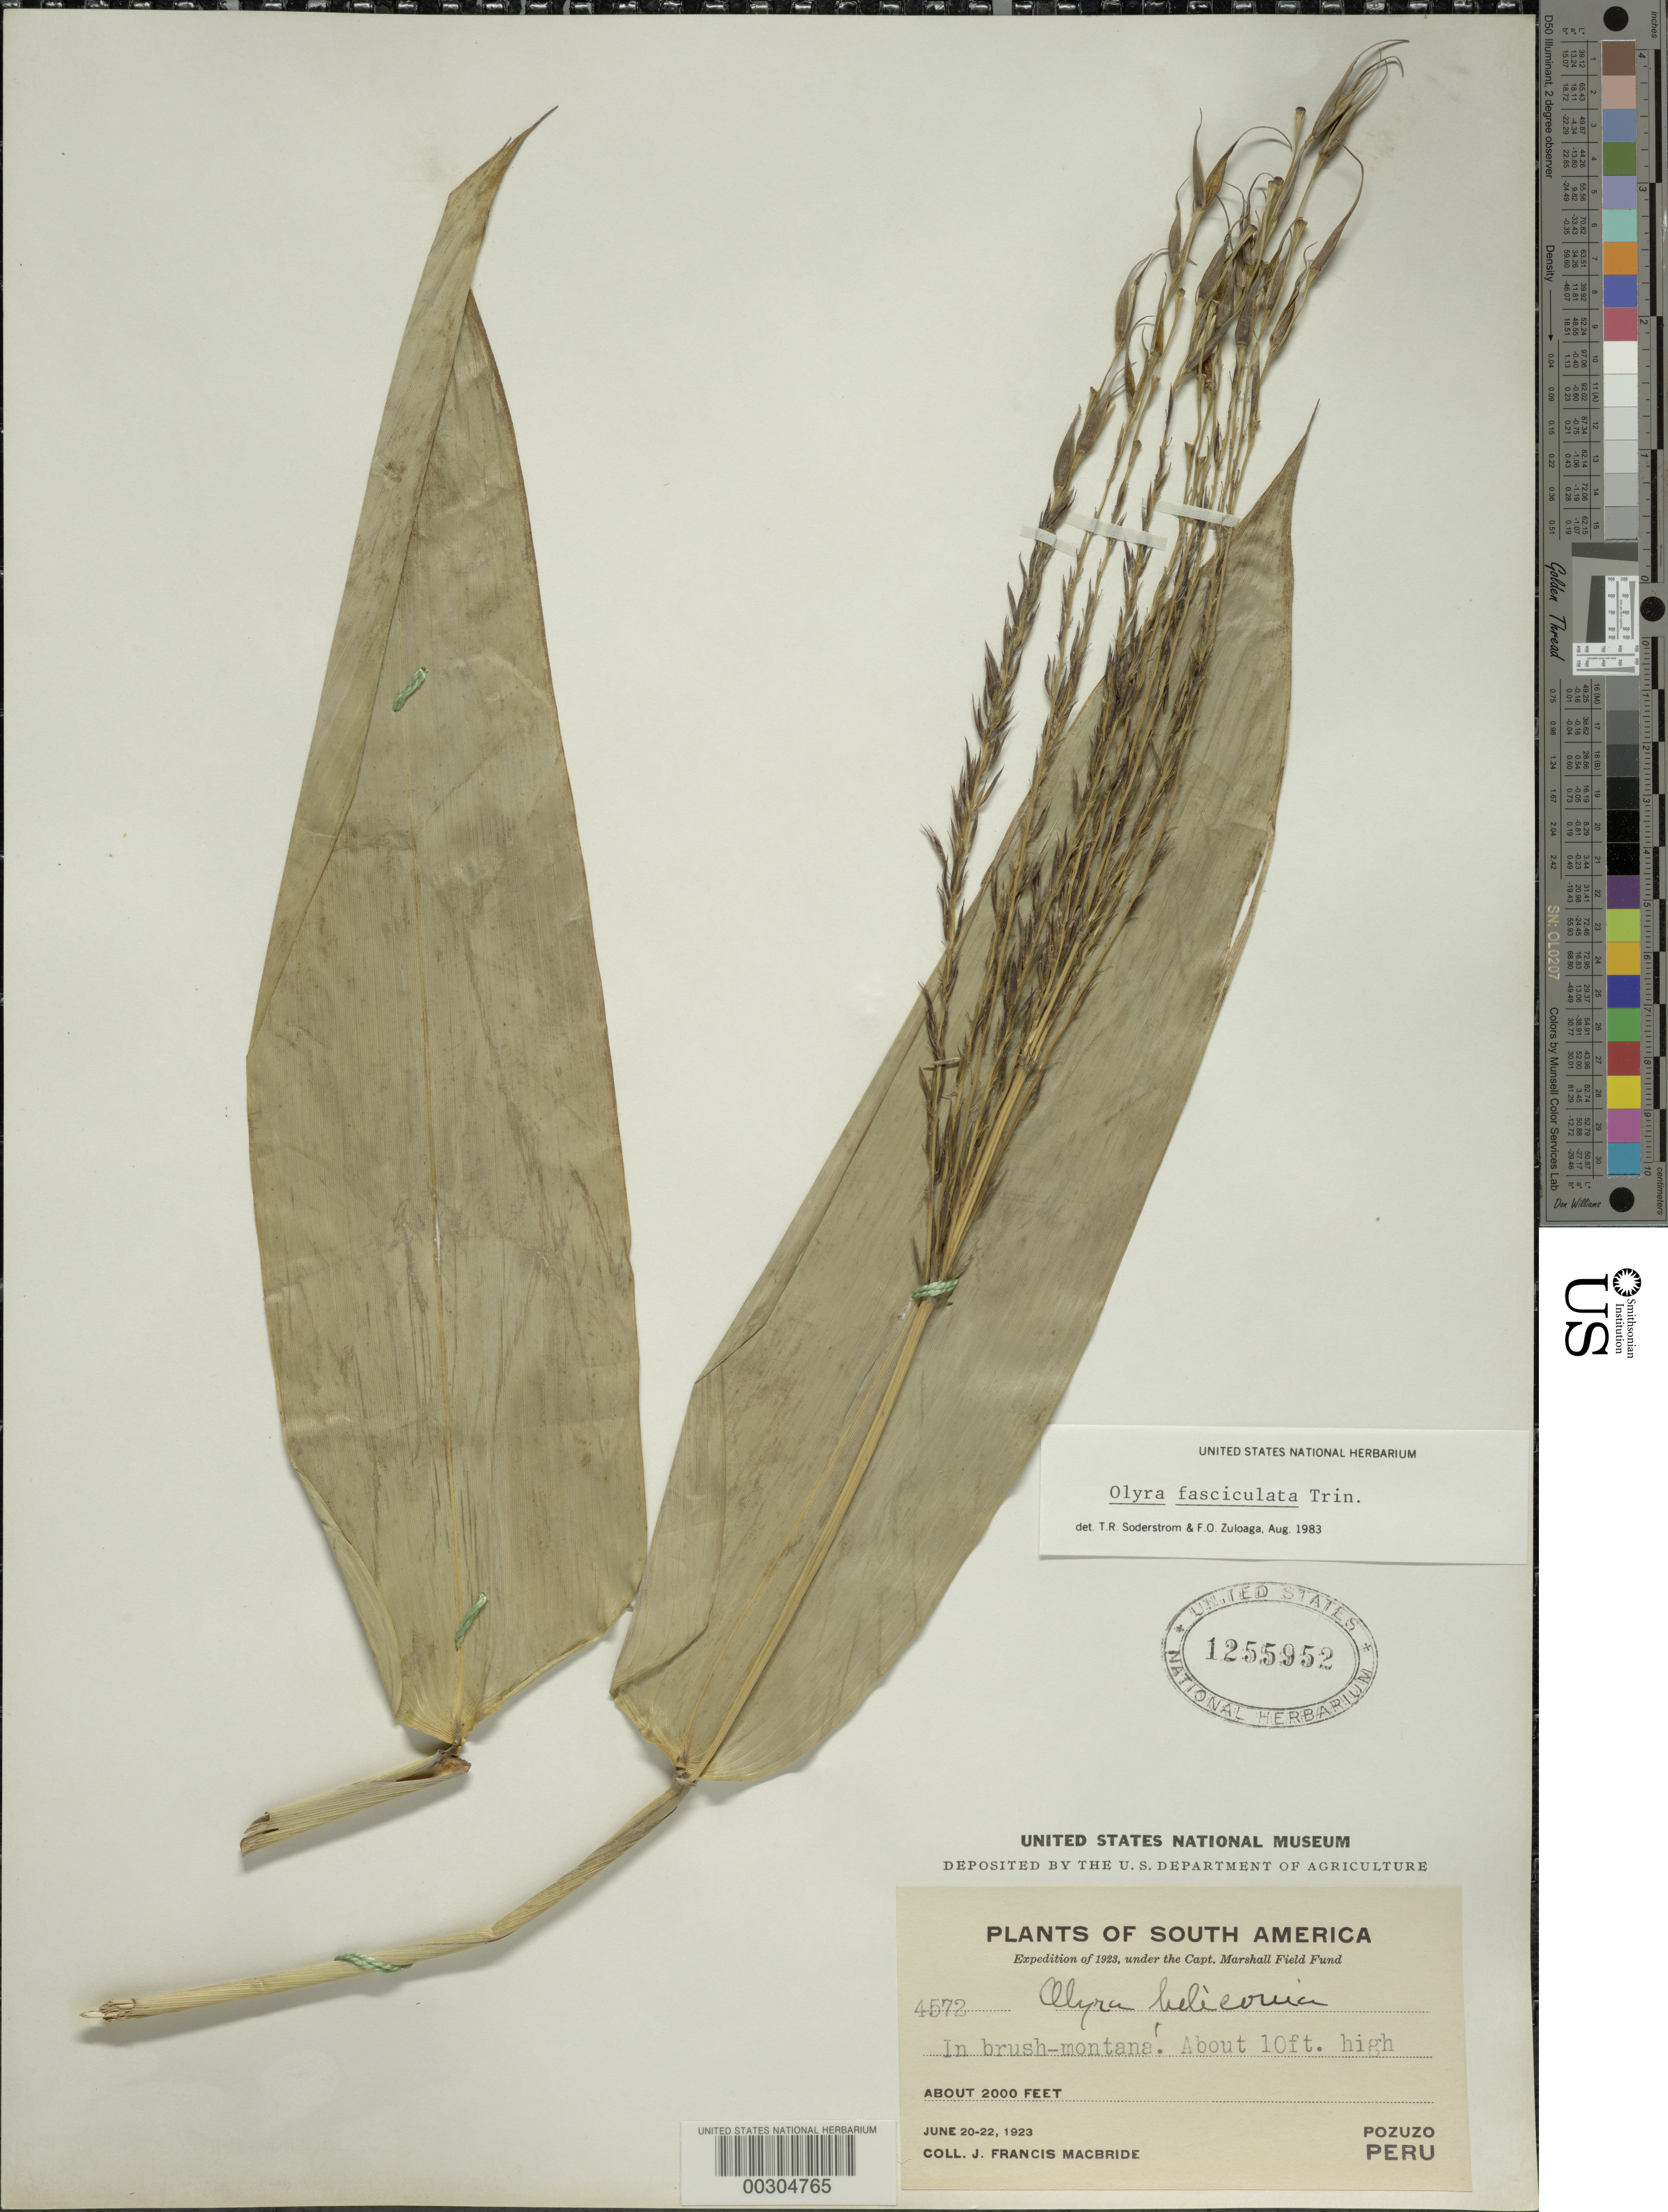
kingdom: Plantae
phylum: Tracheophyta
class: Liliopsida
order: Poales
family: Poaceae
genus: Olyra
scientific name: Olyra fasciculata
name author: Trin.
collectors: J. F. Macbride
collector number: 4572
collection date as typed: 22 Jun 1923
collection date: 1923-06-22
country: Peru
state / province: Pasco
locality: Pozuzo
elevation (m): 610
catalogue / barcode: US 1255952